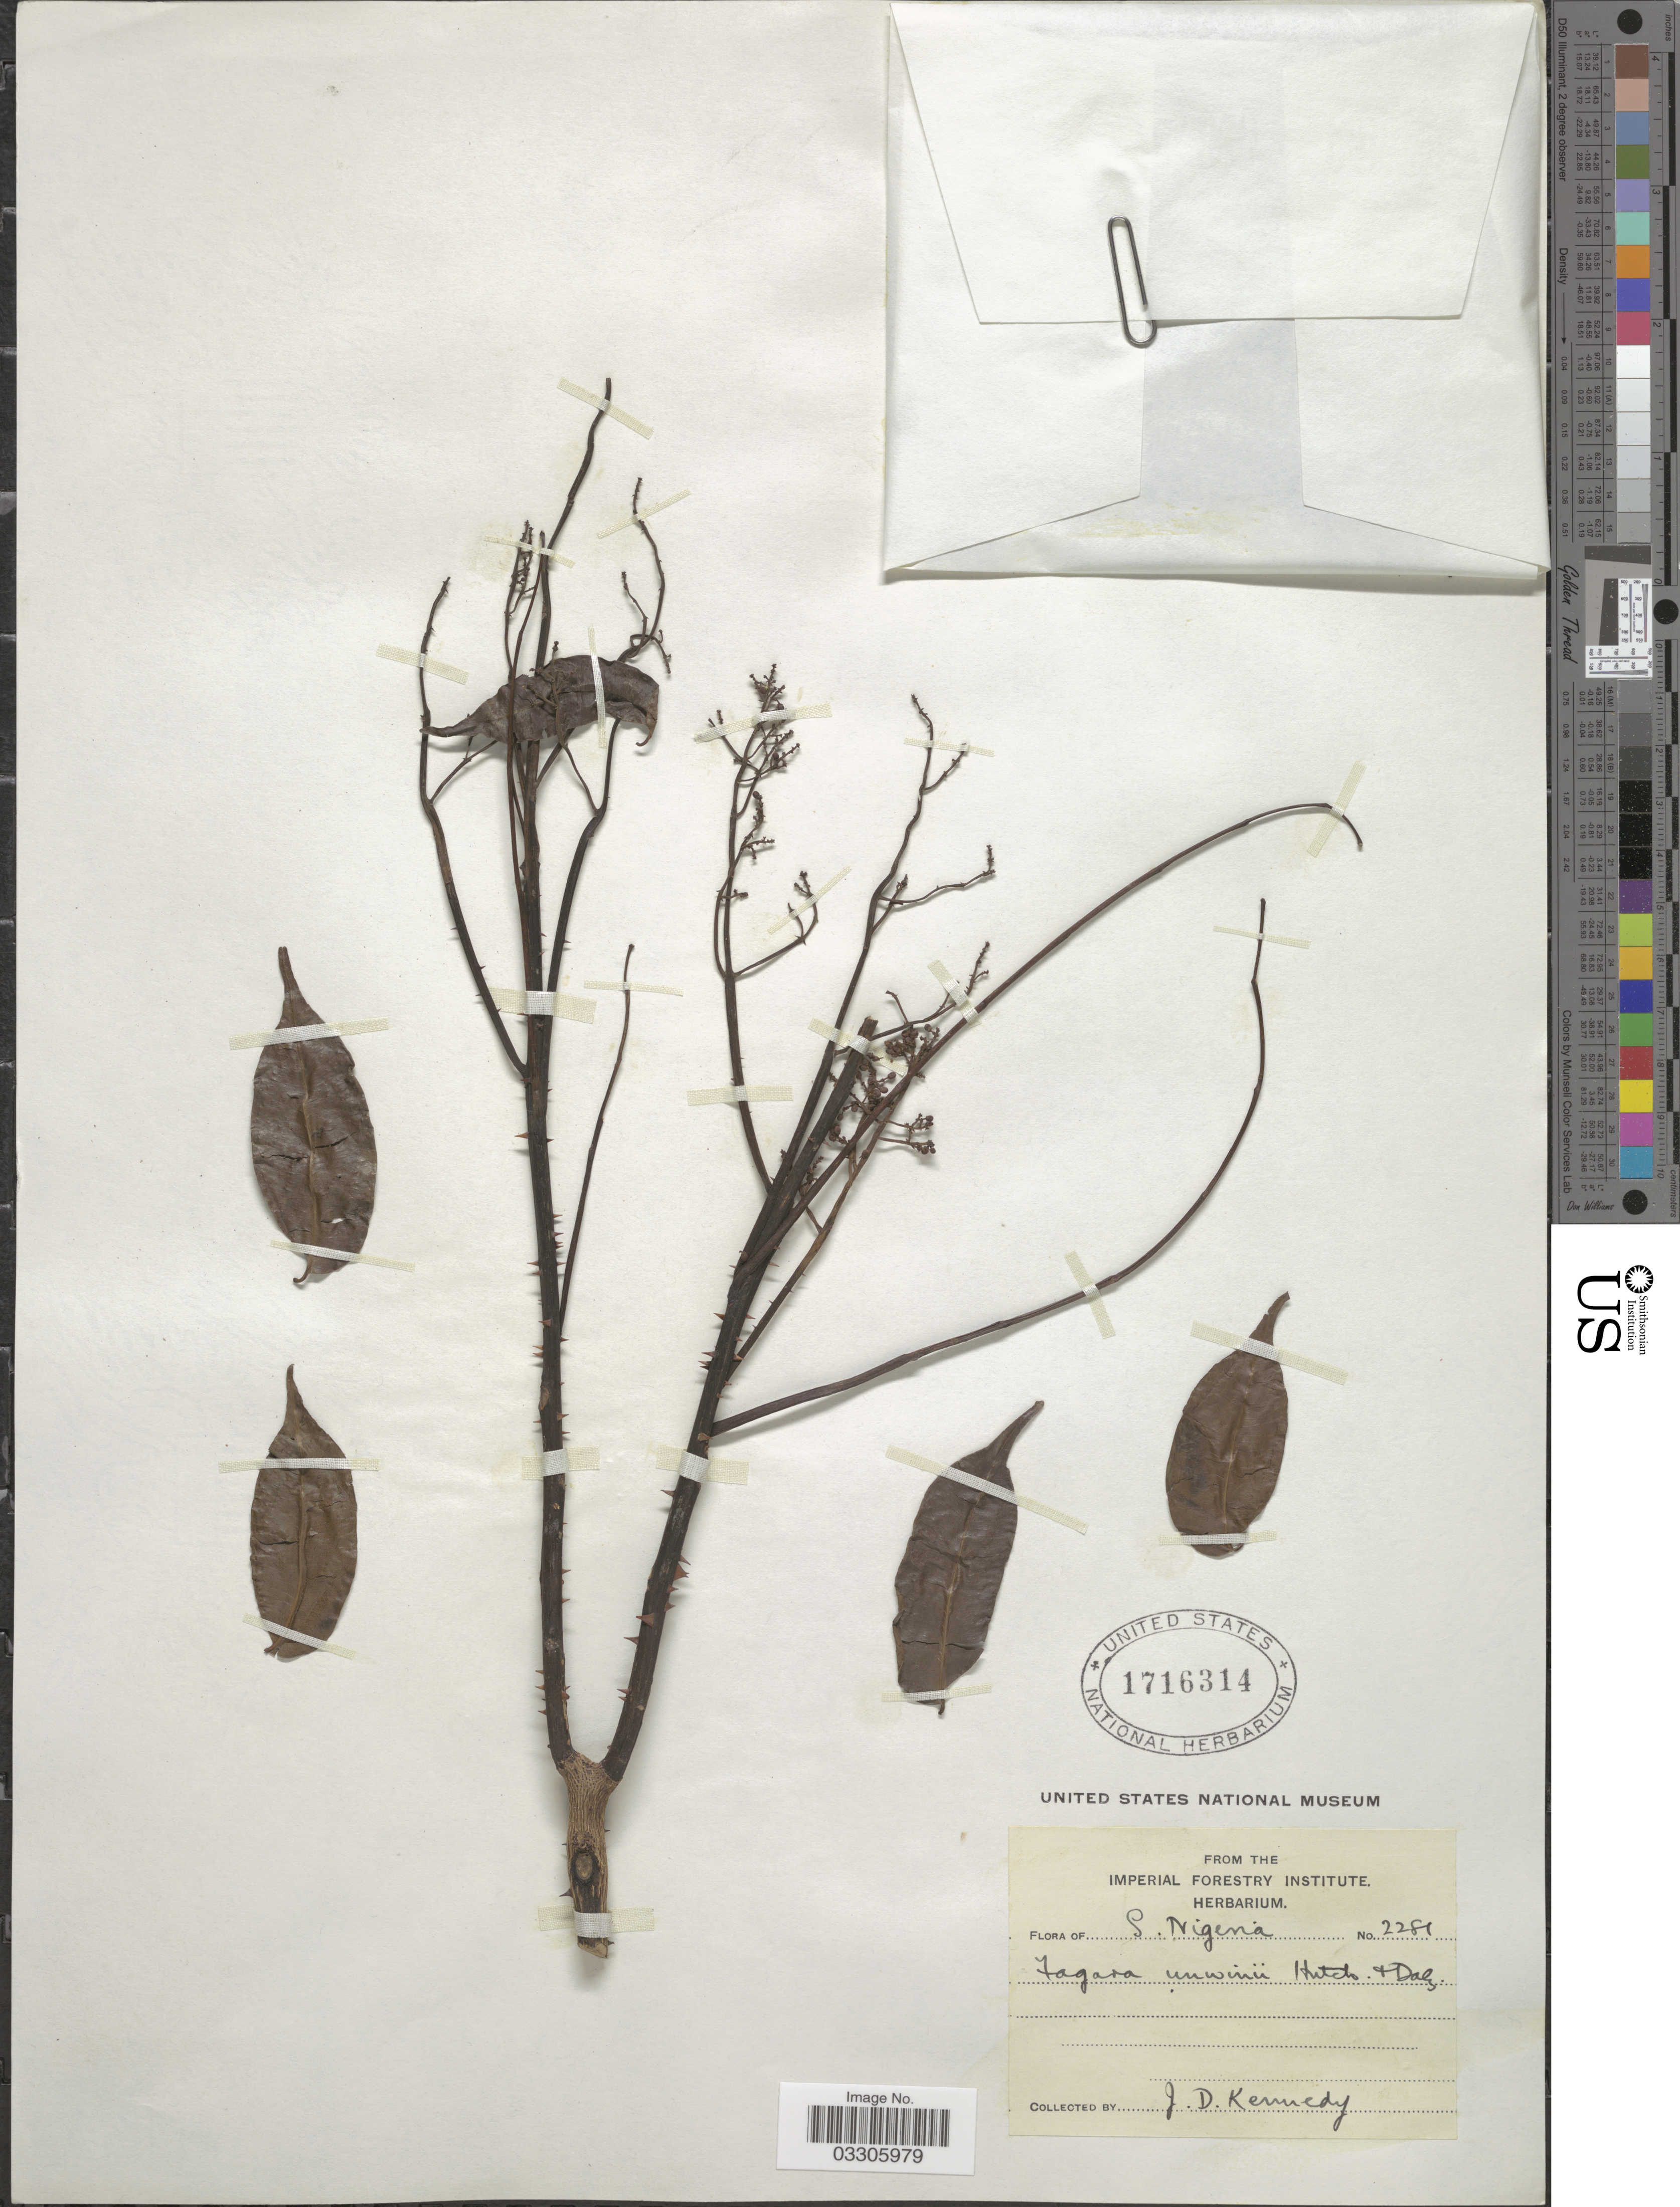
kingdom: Plantae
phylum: Tracheophyta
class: Magnoliopsida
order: Sapindales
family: Rutaceae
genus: Zanthoxylum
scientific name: Zanthoxylum lemairei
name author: (De Wild.) P.G. Waterman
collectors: J. D. Kennedy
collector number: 2281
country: Nigeria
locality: S. Nigeria.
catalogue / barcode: US 1716314